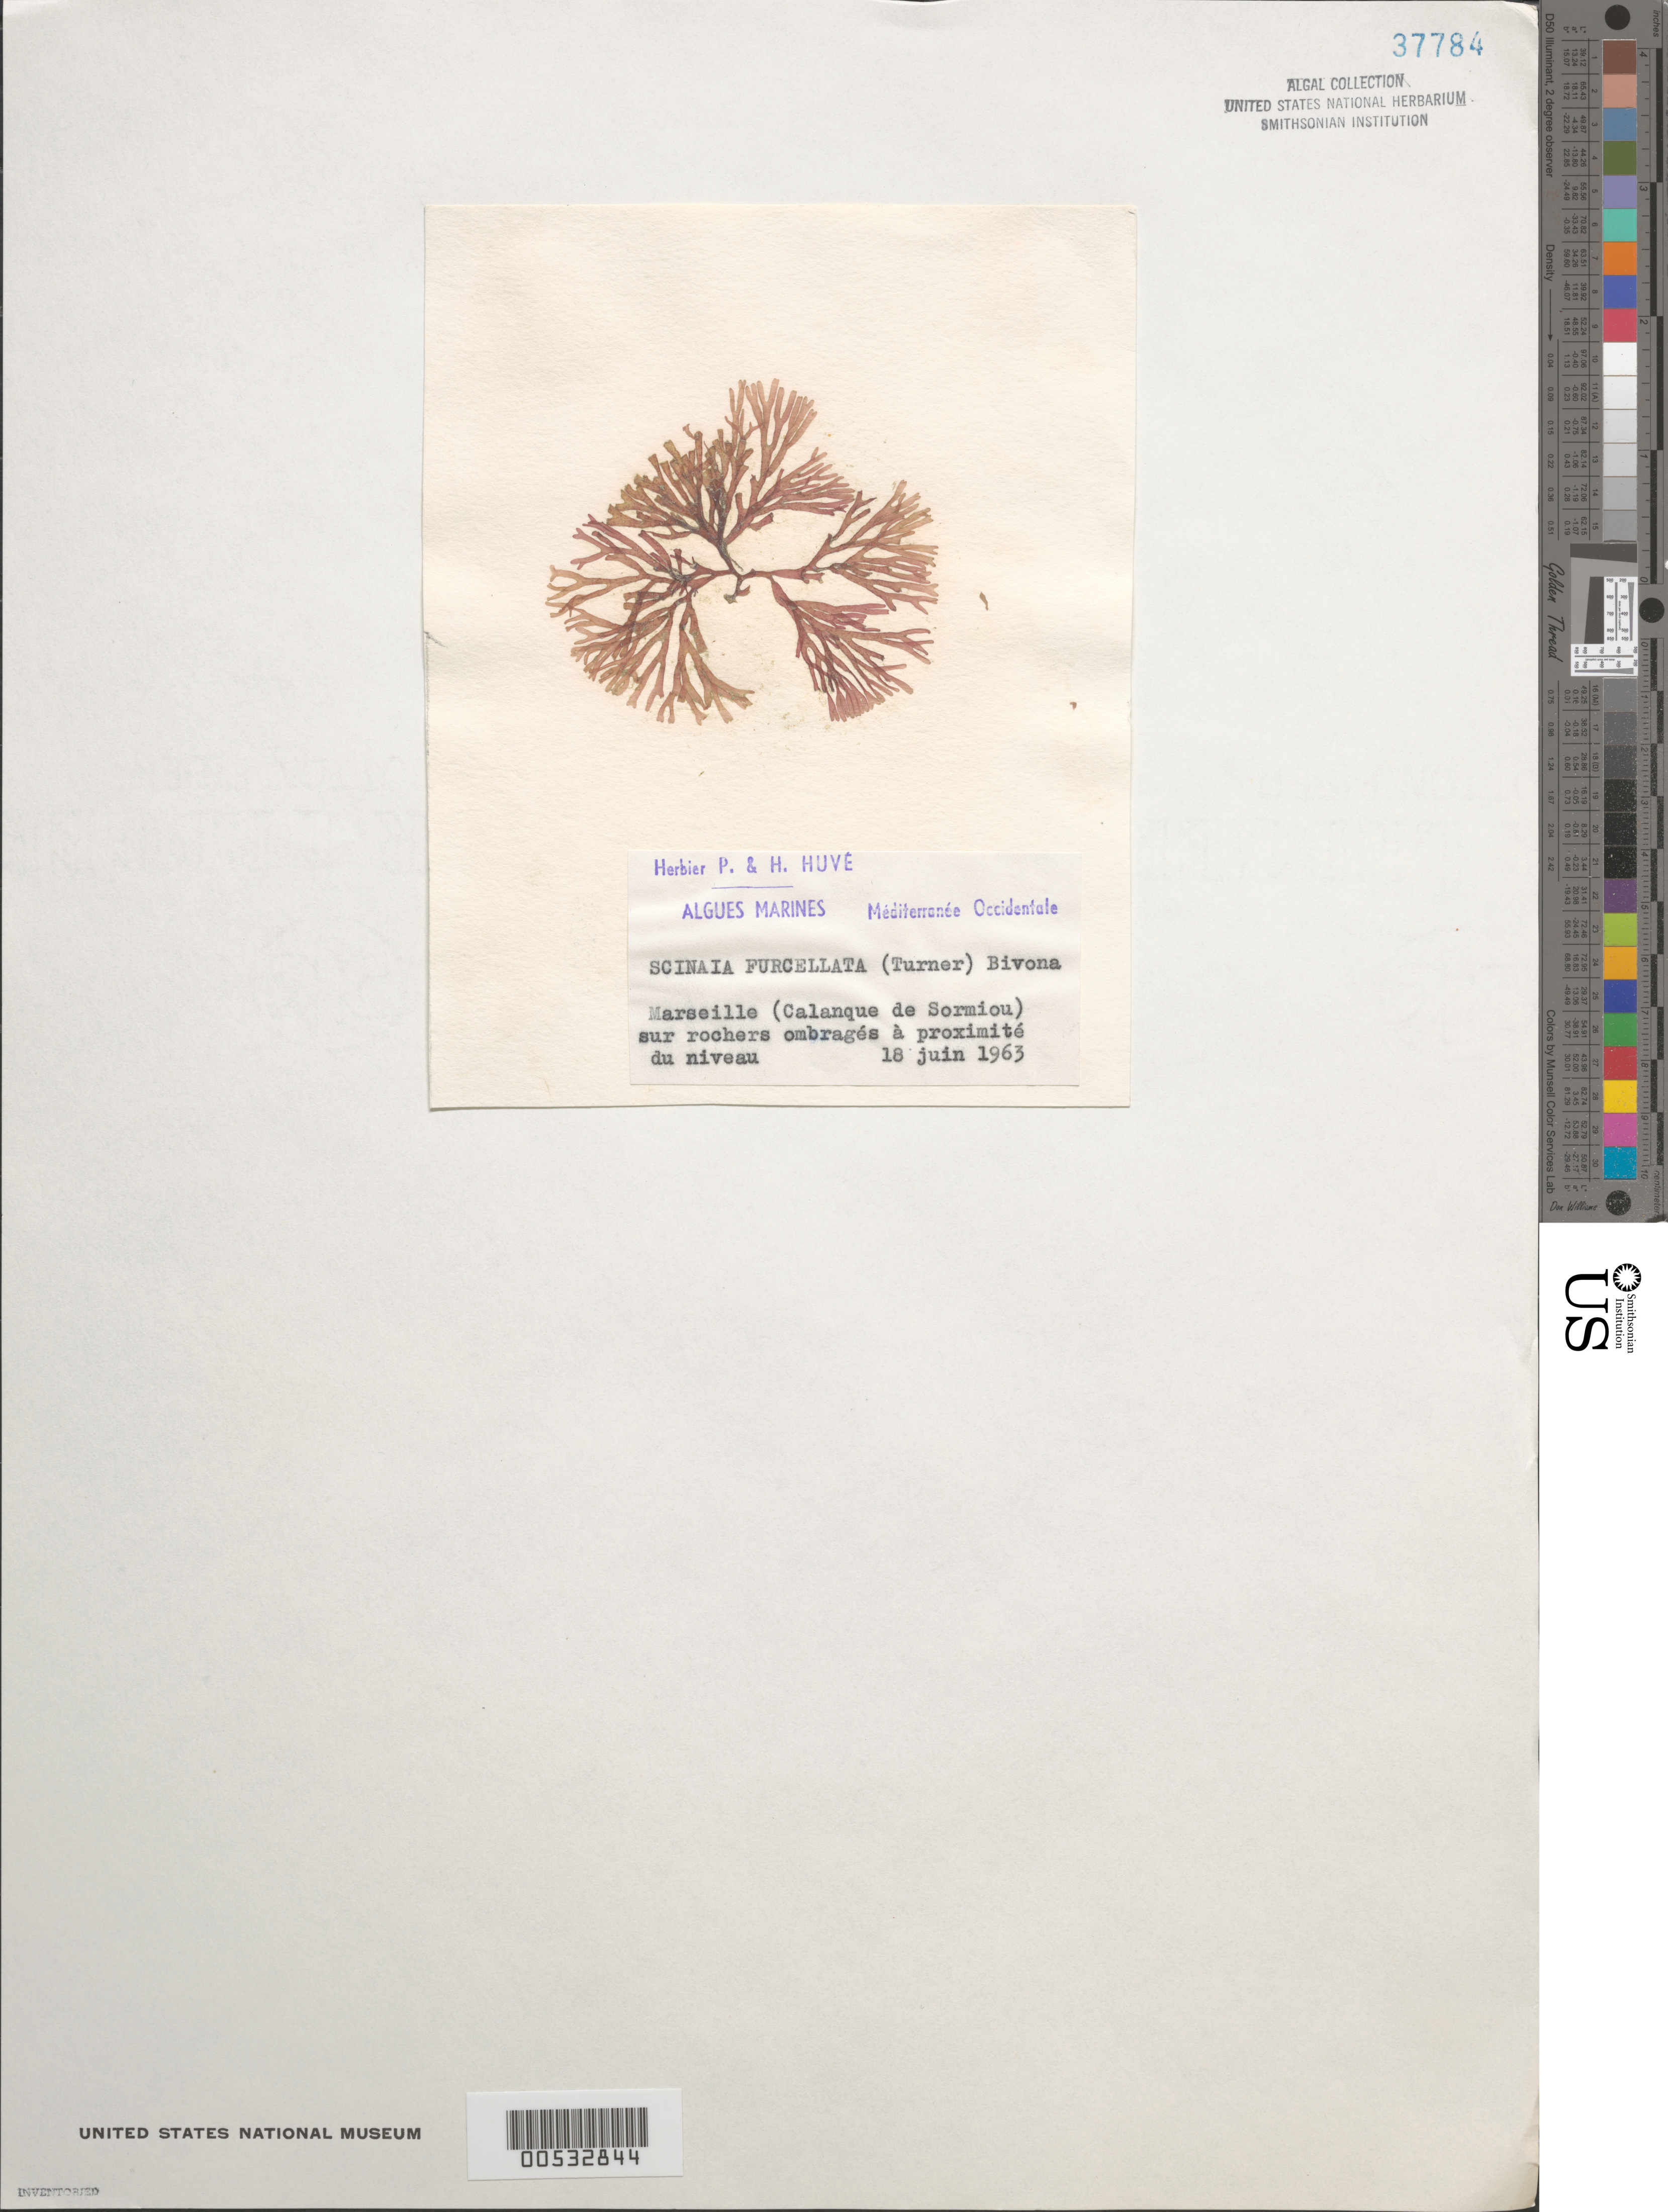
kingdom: Plantae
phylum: Rhodophyta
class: Florideophyceae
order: Nemaliales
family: Scinaiaceae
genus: Scinaia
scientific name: Scinaia furcellata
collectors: P. Huve & H. Huve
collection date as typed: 18 Jun 1963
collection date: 1963-06-18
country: France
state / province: Provence-Alpes-Côte d'Azur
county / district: Bouches-du-Rhône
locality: Calanque de Sormiou, Marseille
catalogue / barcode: US 37784